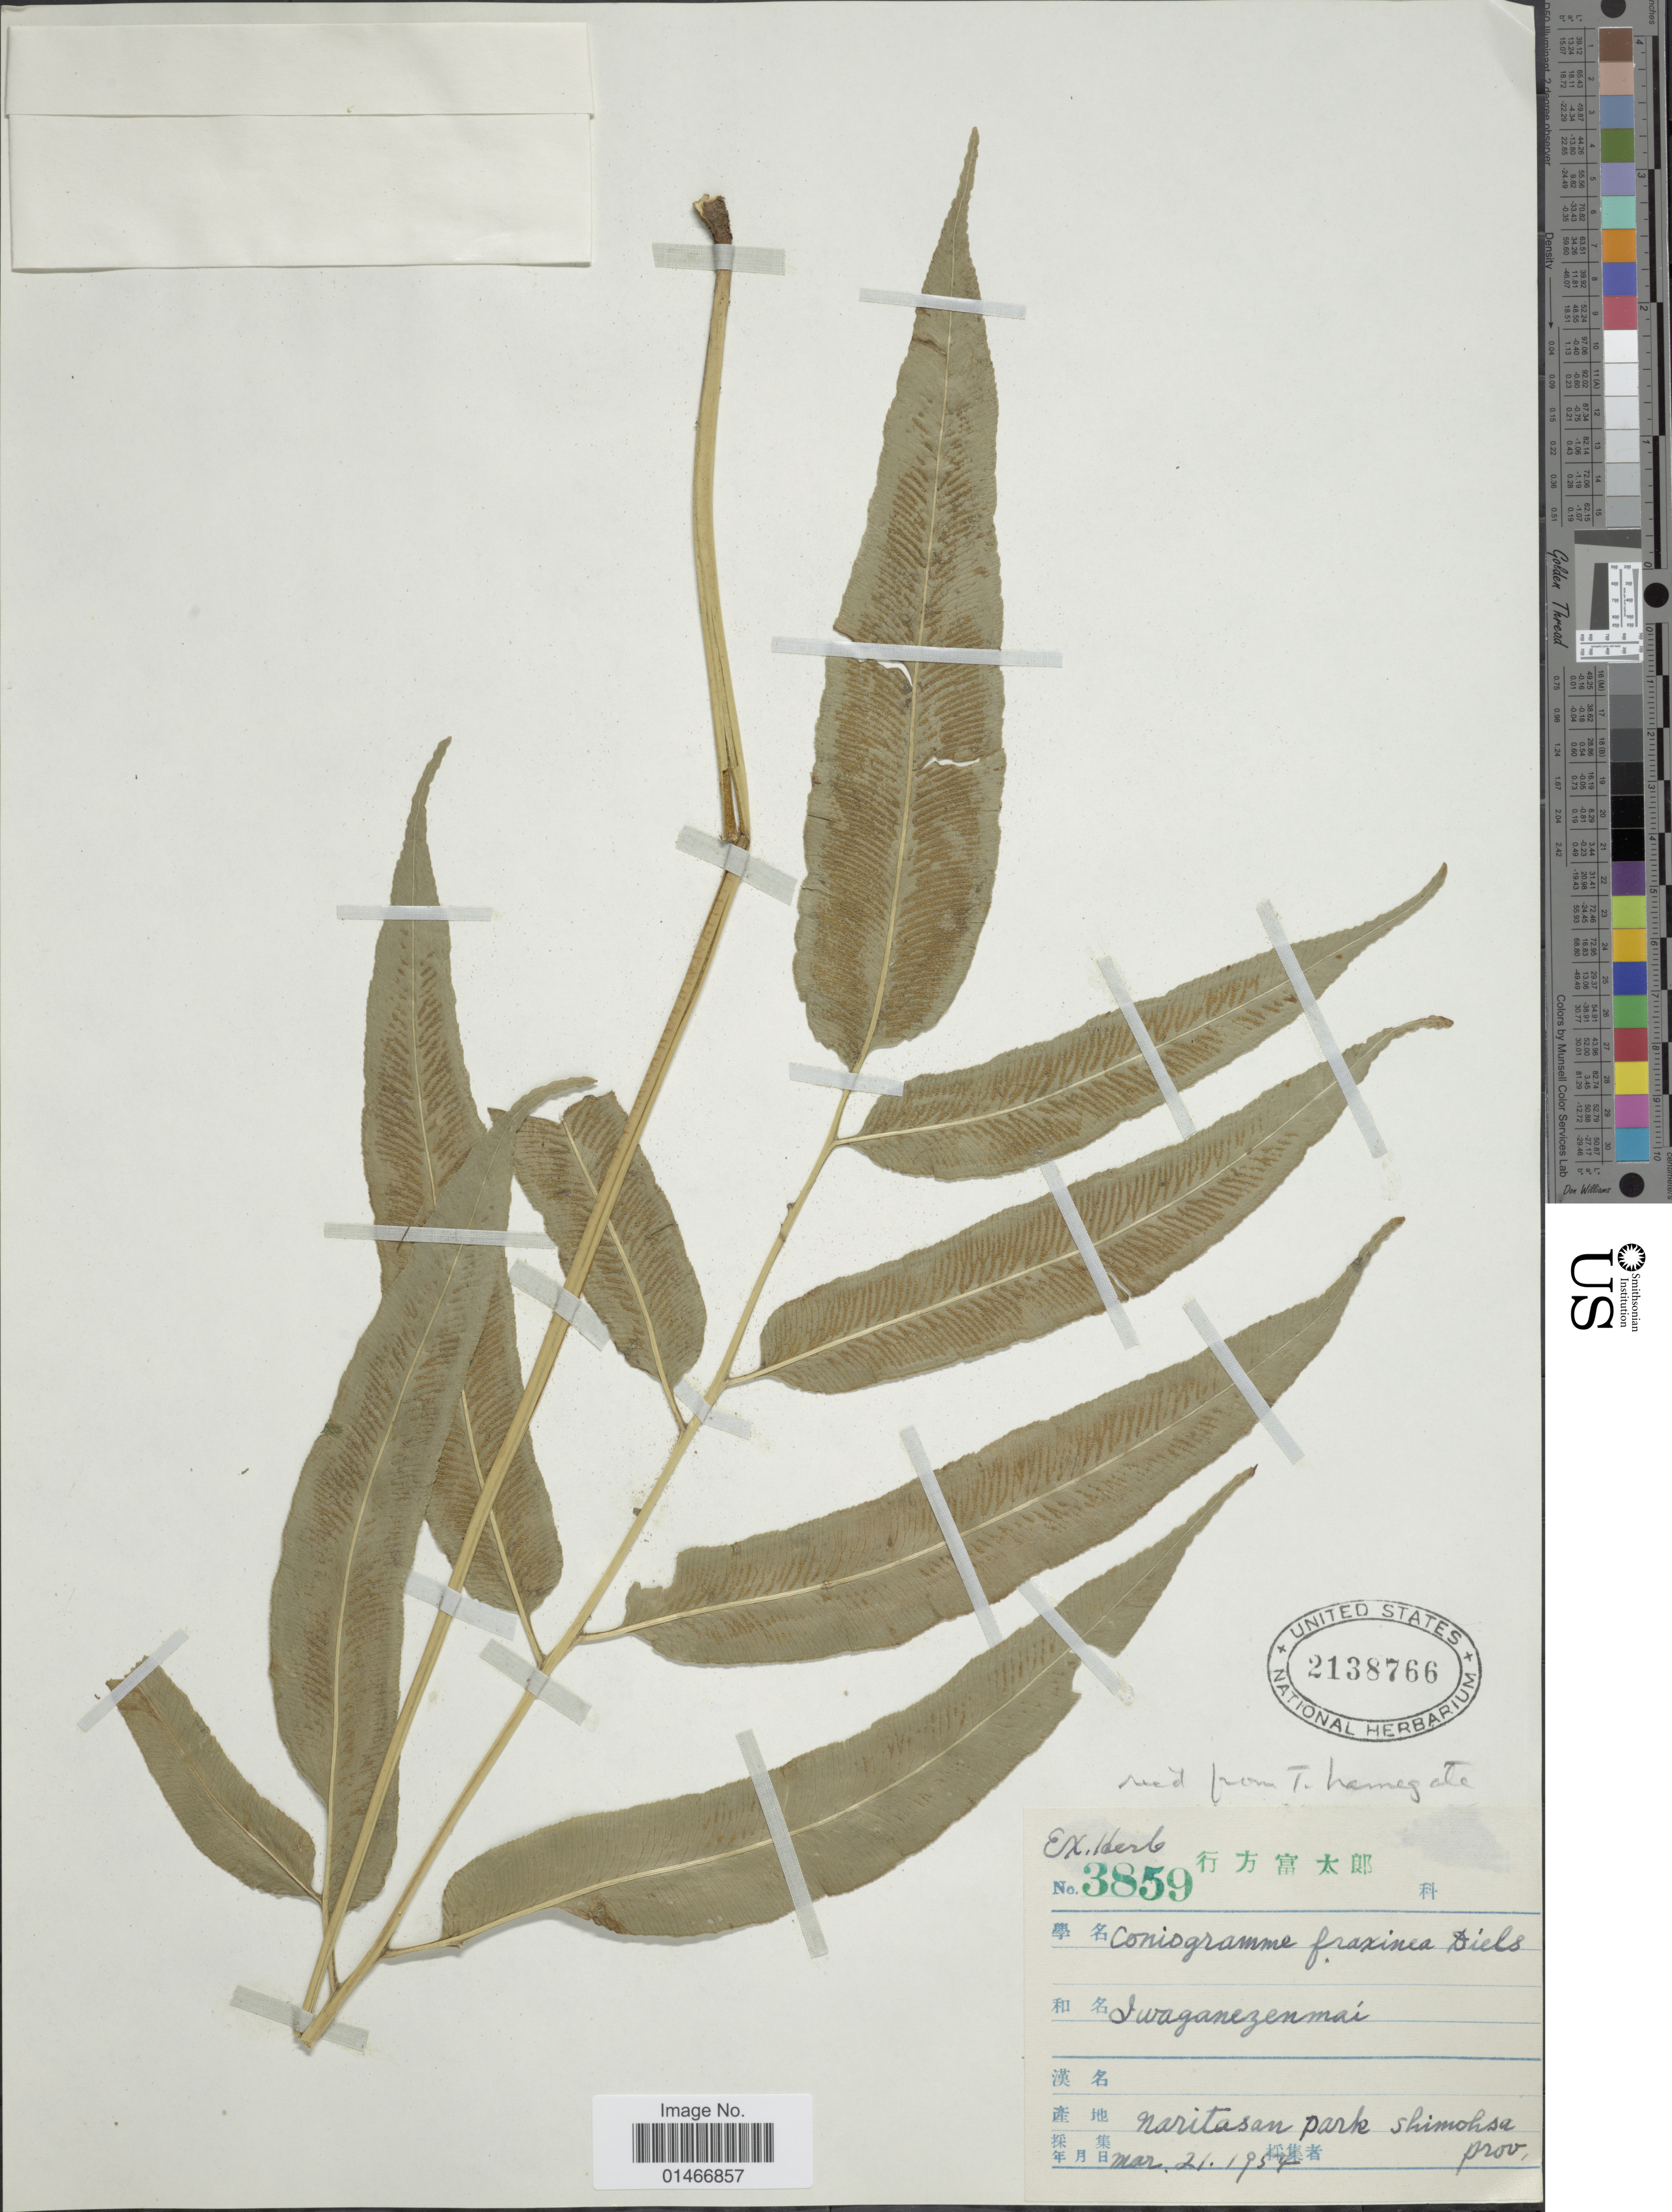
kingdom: Plantae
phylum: Tracheophyta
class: Polypodiopsida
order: Polypodiales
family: Pteridaceae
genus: Coniogramme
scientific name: Coniogramme intermedia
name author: Hieron.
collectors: ex herb. Tomitaro Namegata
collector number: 3859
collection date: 1954-03-21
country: Japan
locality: Naritasan park Shimohsa Prov.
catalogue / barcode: US 2138766